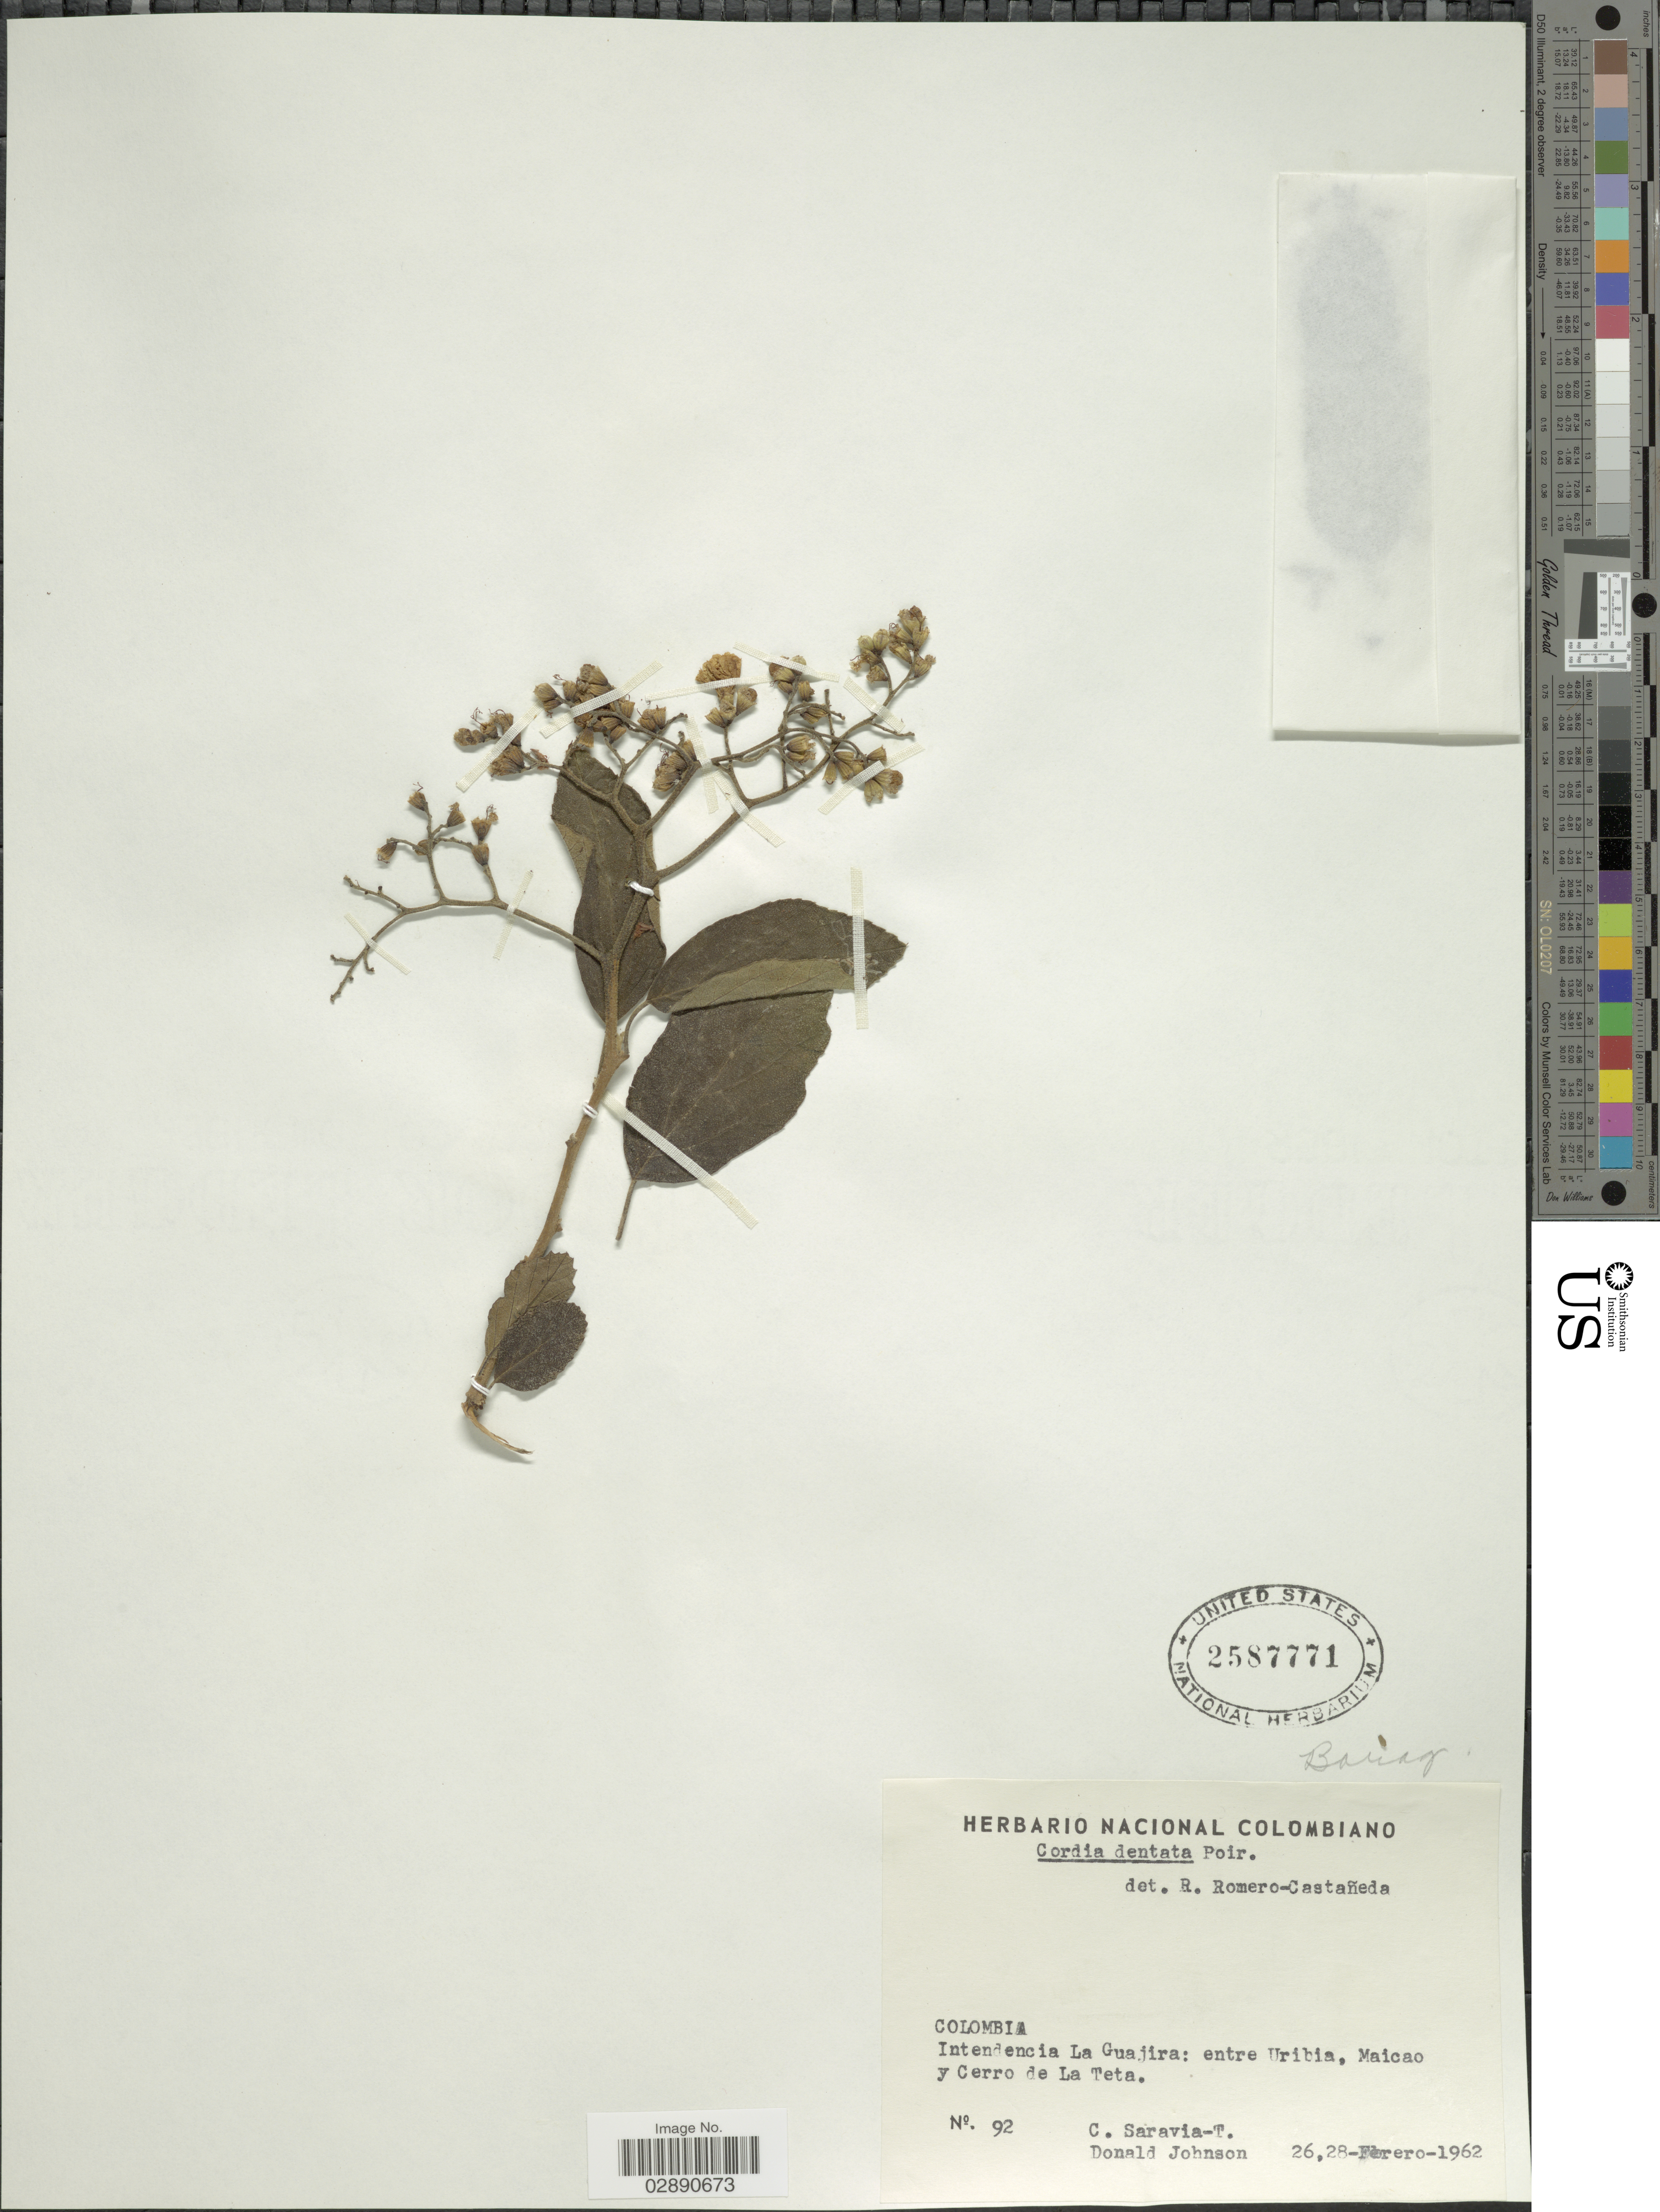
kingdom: Plantae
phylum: Tracheophyta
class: Magnoliopsida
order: Boraginales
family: Cordiaceae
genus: Cordia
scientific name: Cordia dentata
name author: Poir.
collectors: C. Saravia T. & T. Johnson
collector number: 92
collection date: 1962-02-26/1962-02-28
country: Colombia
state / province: La Guajira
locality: Intendencia La Guajira: entre Uribia, Maicao y Cerro de La Teta.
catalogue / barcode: US 2587771